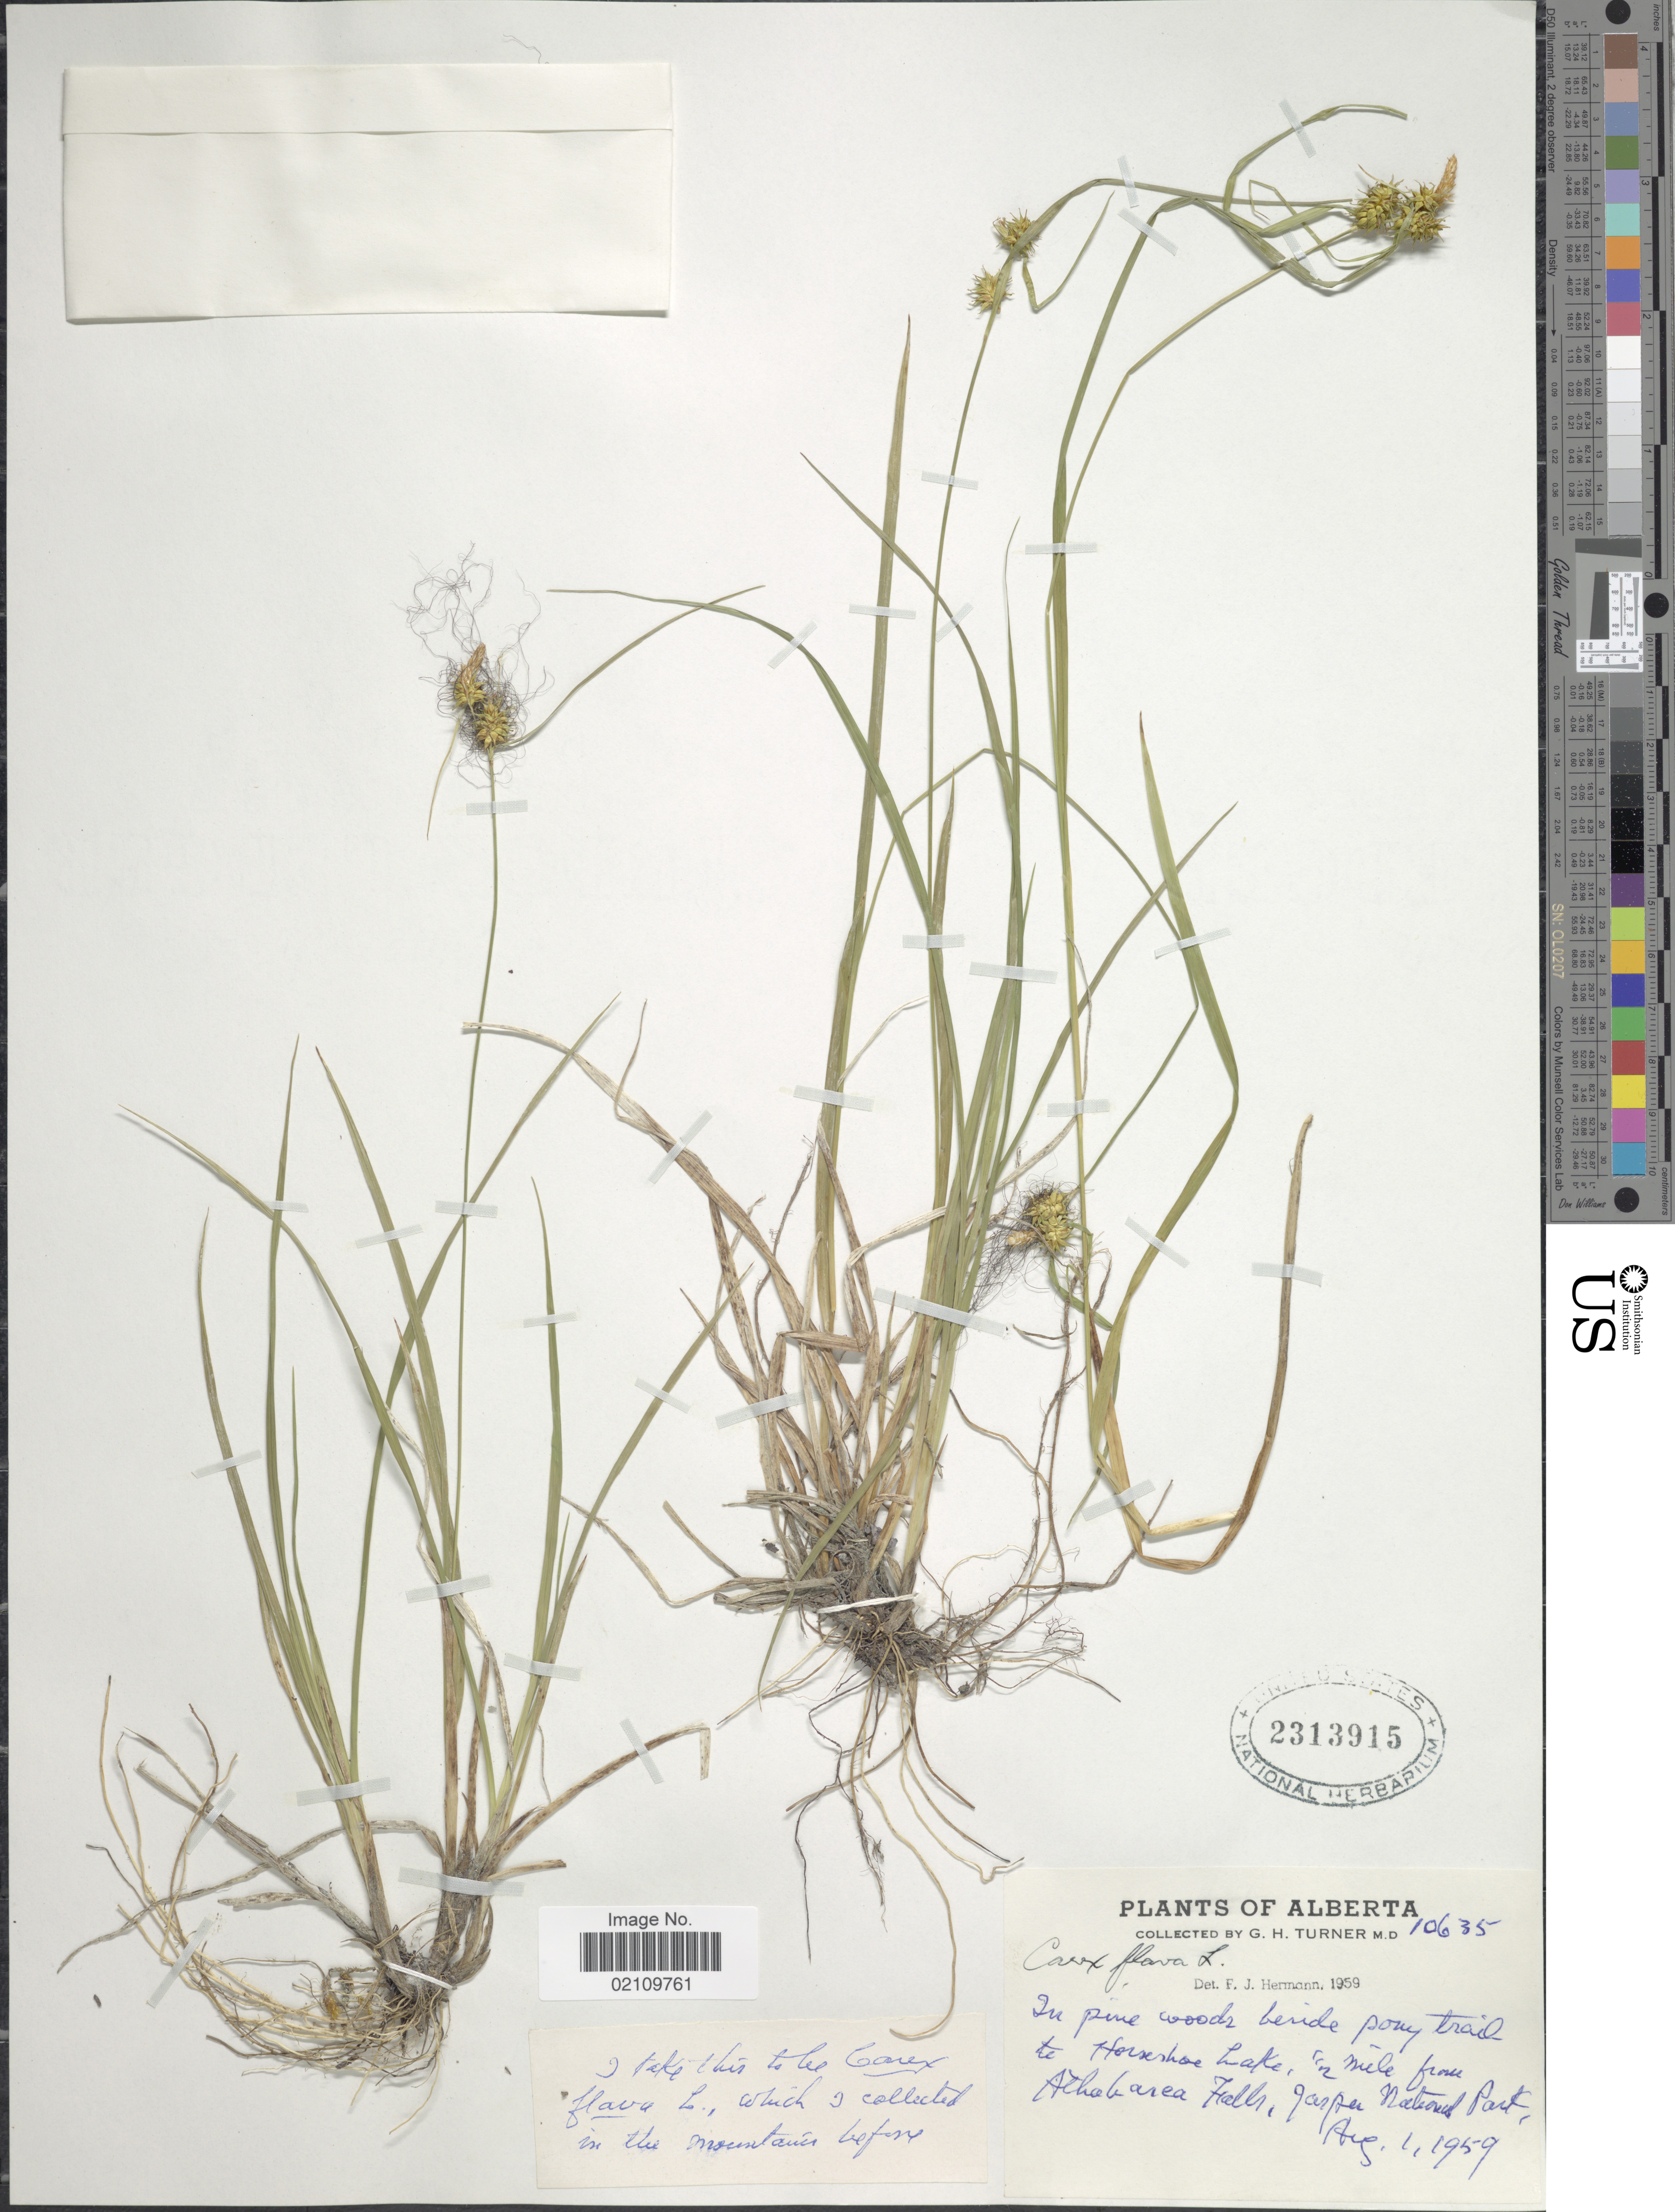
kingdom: Plantae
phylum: Tracheophyta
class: Liliopsida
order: Poales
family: Cyperaceae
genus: Carex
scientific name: Carex flava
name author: L.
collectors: G. H. Turner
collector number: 10635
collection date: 1959-08-01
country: Canada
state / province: Alberta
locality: In pine woods beside pony trail to Horseshoe Lake, ½ mile from Athabasca Falls, Jasper National Park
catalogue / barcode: US 2313915